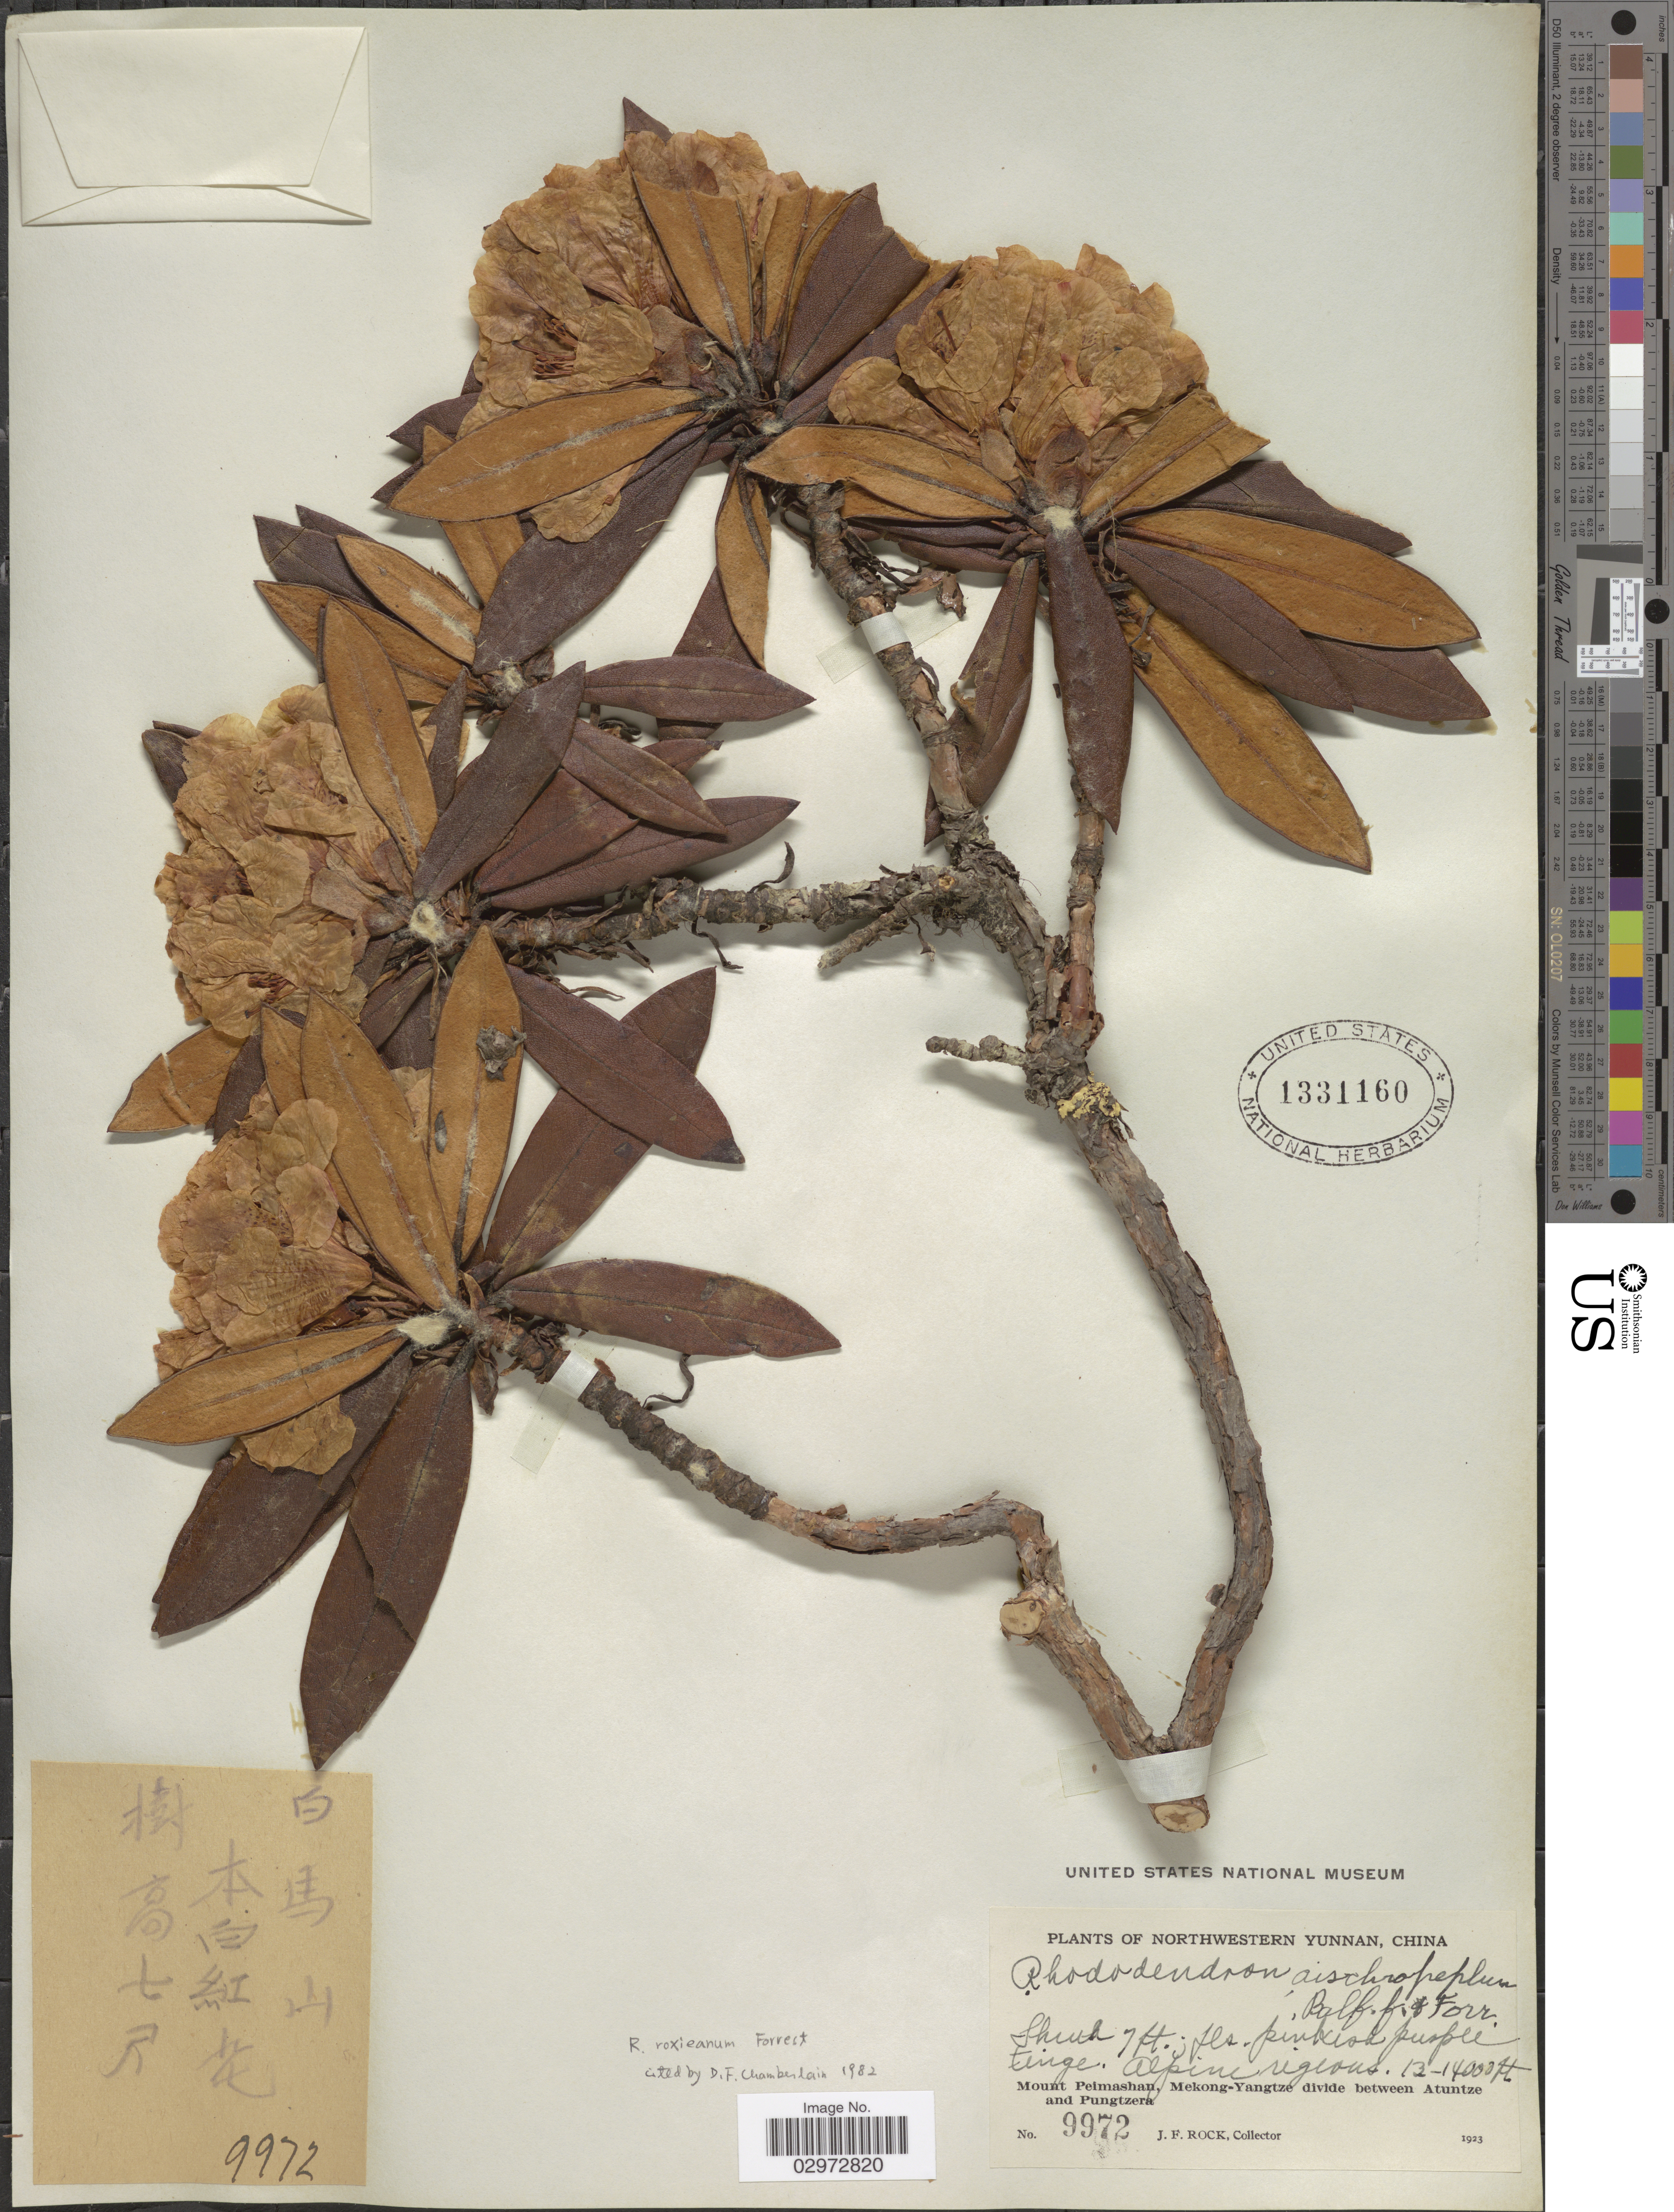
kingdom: Plantae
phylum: Tracheophyta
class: Magnoliopsida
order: Ericales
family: Ericaceae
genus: Rhododendron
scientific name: Rhododendron roxieanum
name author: Forrest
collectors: J. Rock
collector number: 9972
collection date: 1923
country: China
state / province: Yunnan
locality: Northwestern Yunnan. Mount Peimashan, Mekong-Yangtze divide between Atuntze and Pungtzera.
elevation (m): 3962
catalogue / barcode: US 1331160